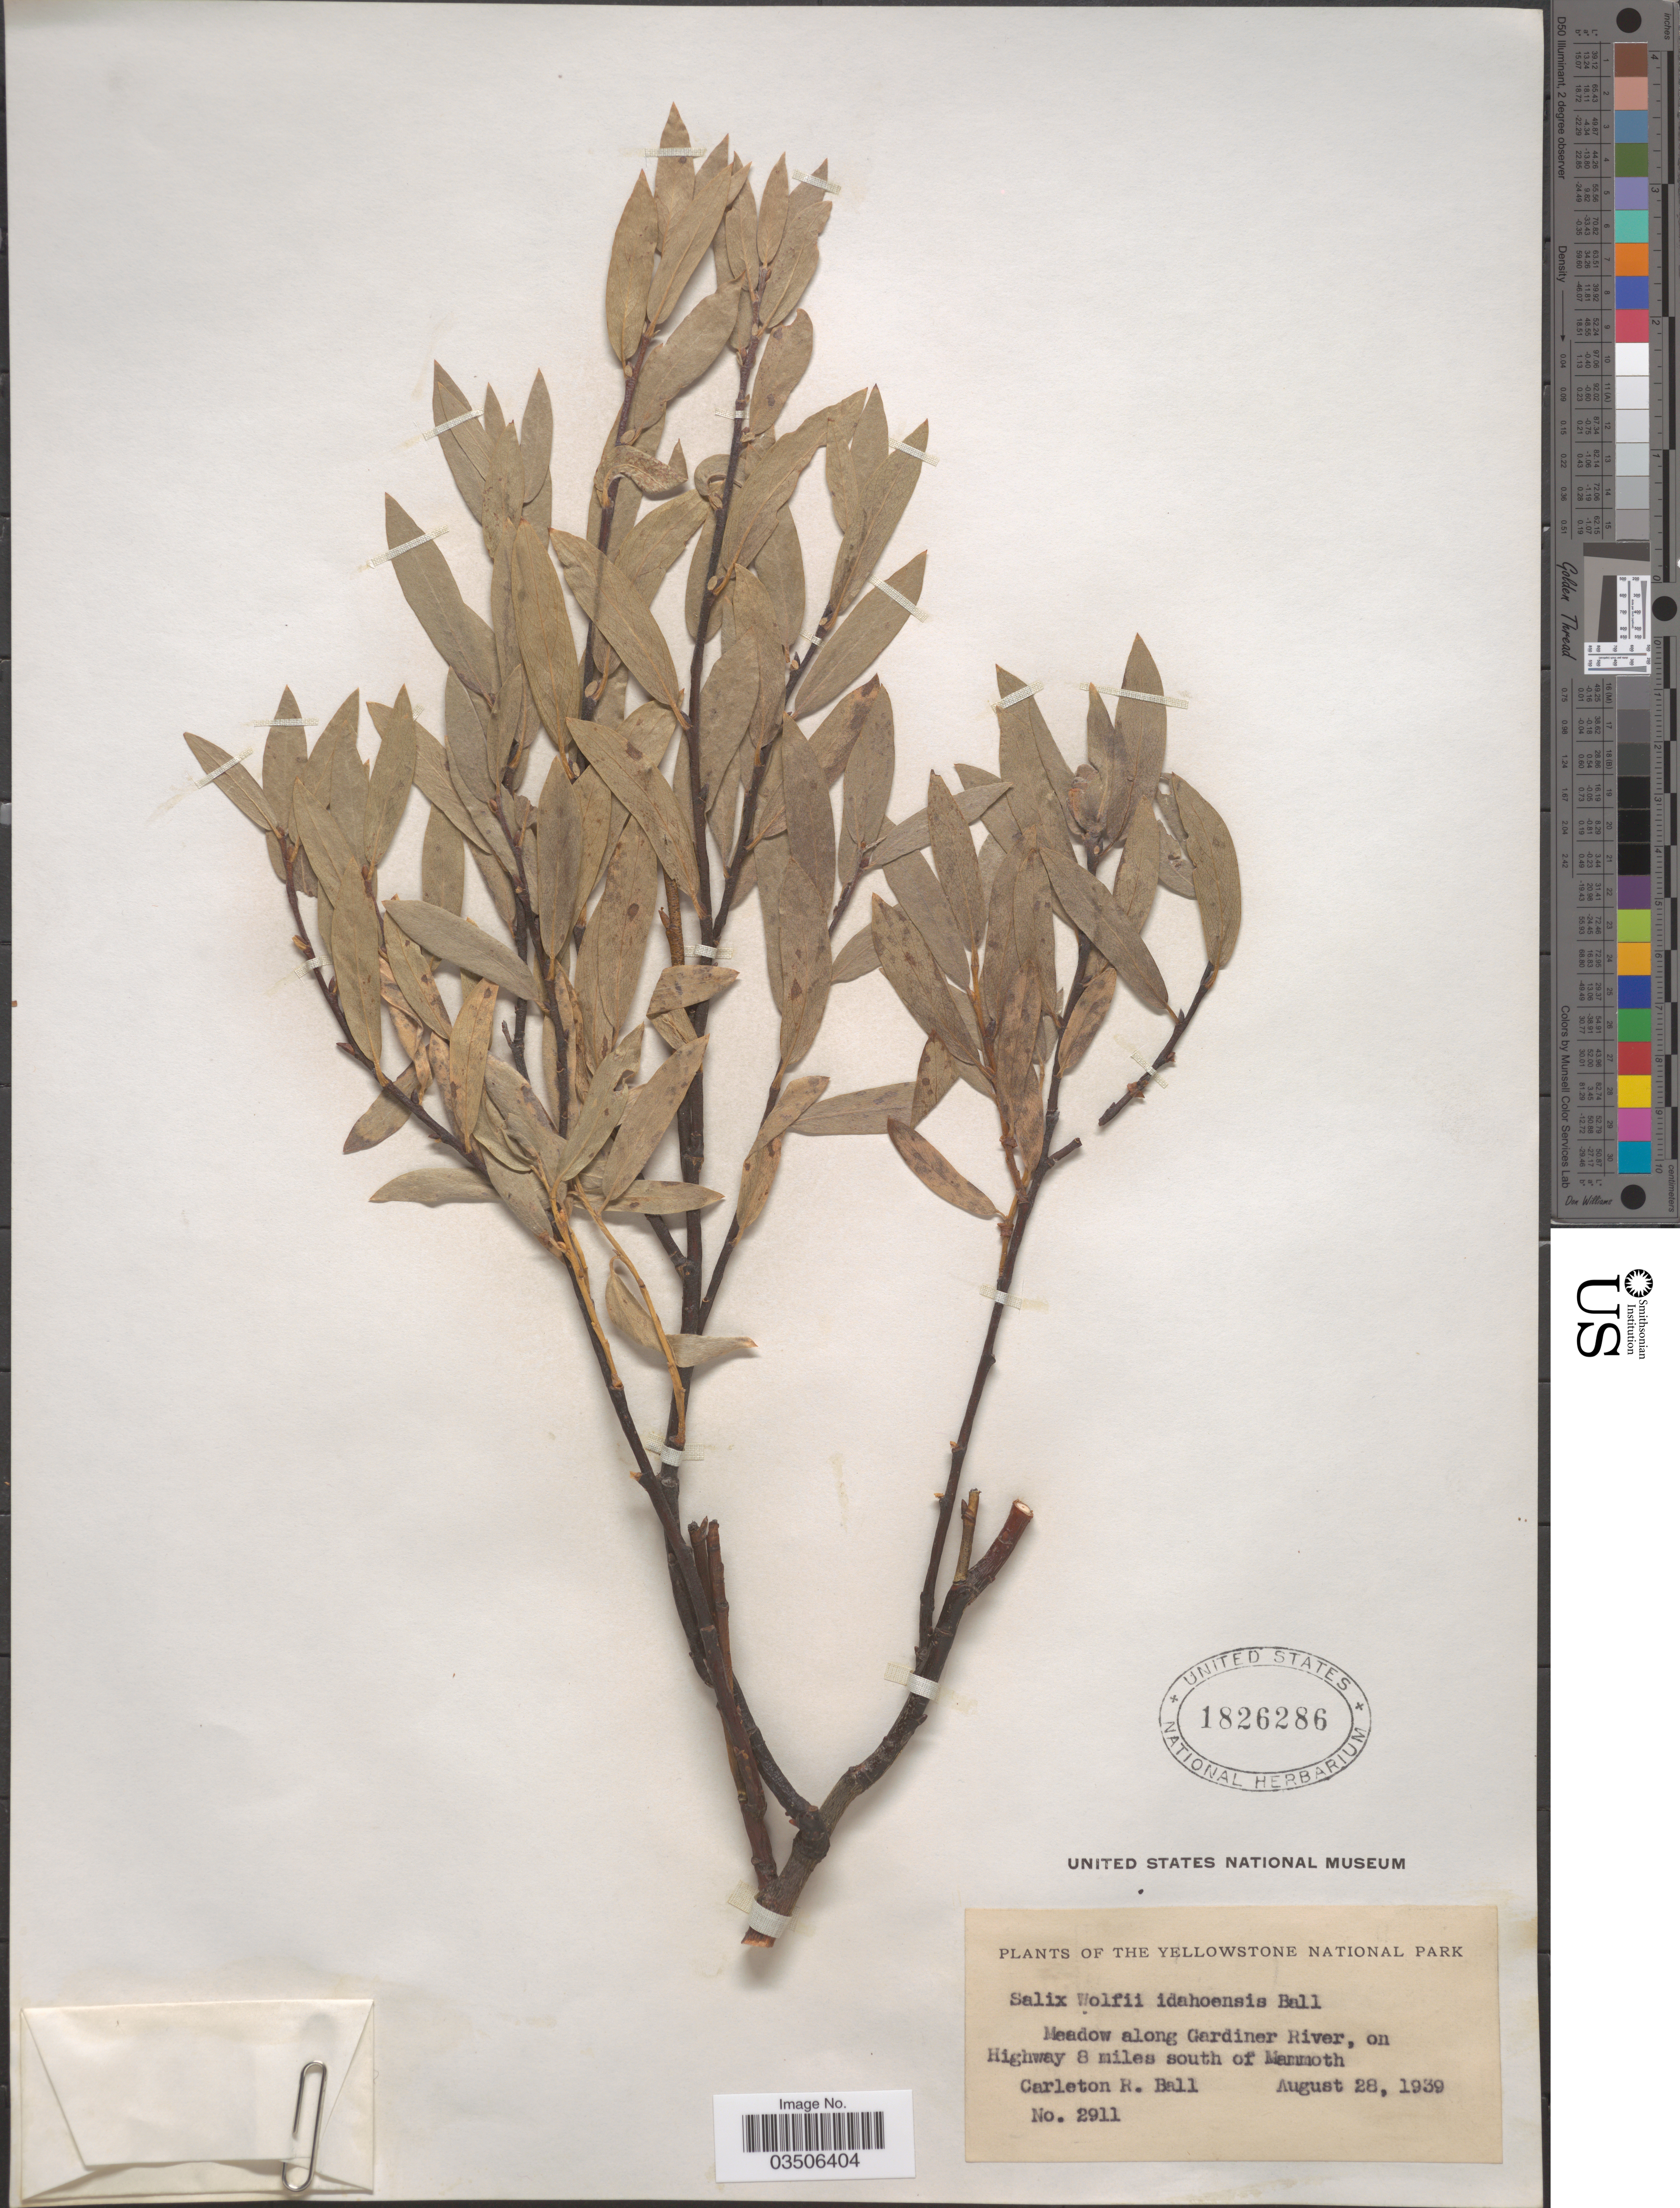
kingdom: Plantae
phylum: Tracheophyta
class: Magnoliopsida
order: Malpighiales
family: Salicaceae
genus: Salix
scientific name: Salix wolfii var. idahoensis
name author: C.R. Ball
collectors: C. R. Ball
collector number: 2911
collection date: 1939-08-28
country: United States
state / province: Wyoming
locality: The Yellowstone National Park. Meadow along Gardiner River, on Highway 8 miles south of Mammoth.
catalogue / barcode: US 1826286